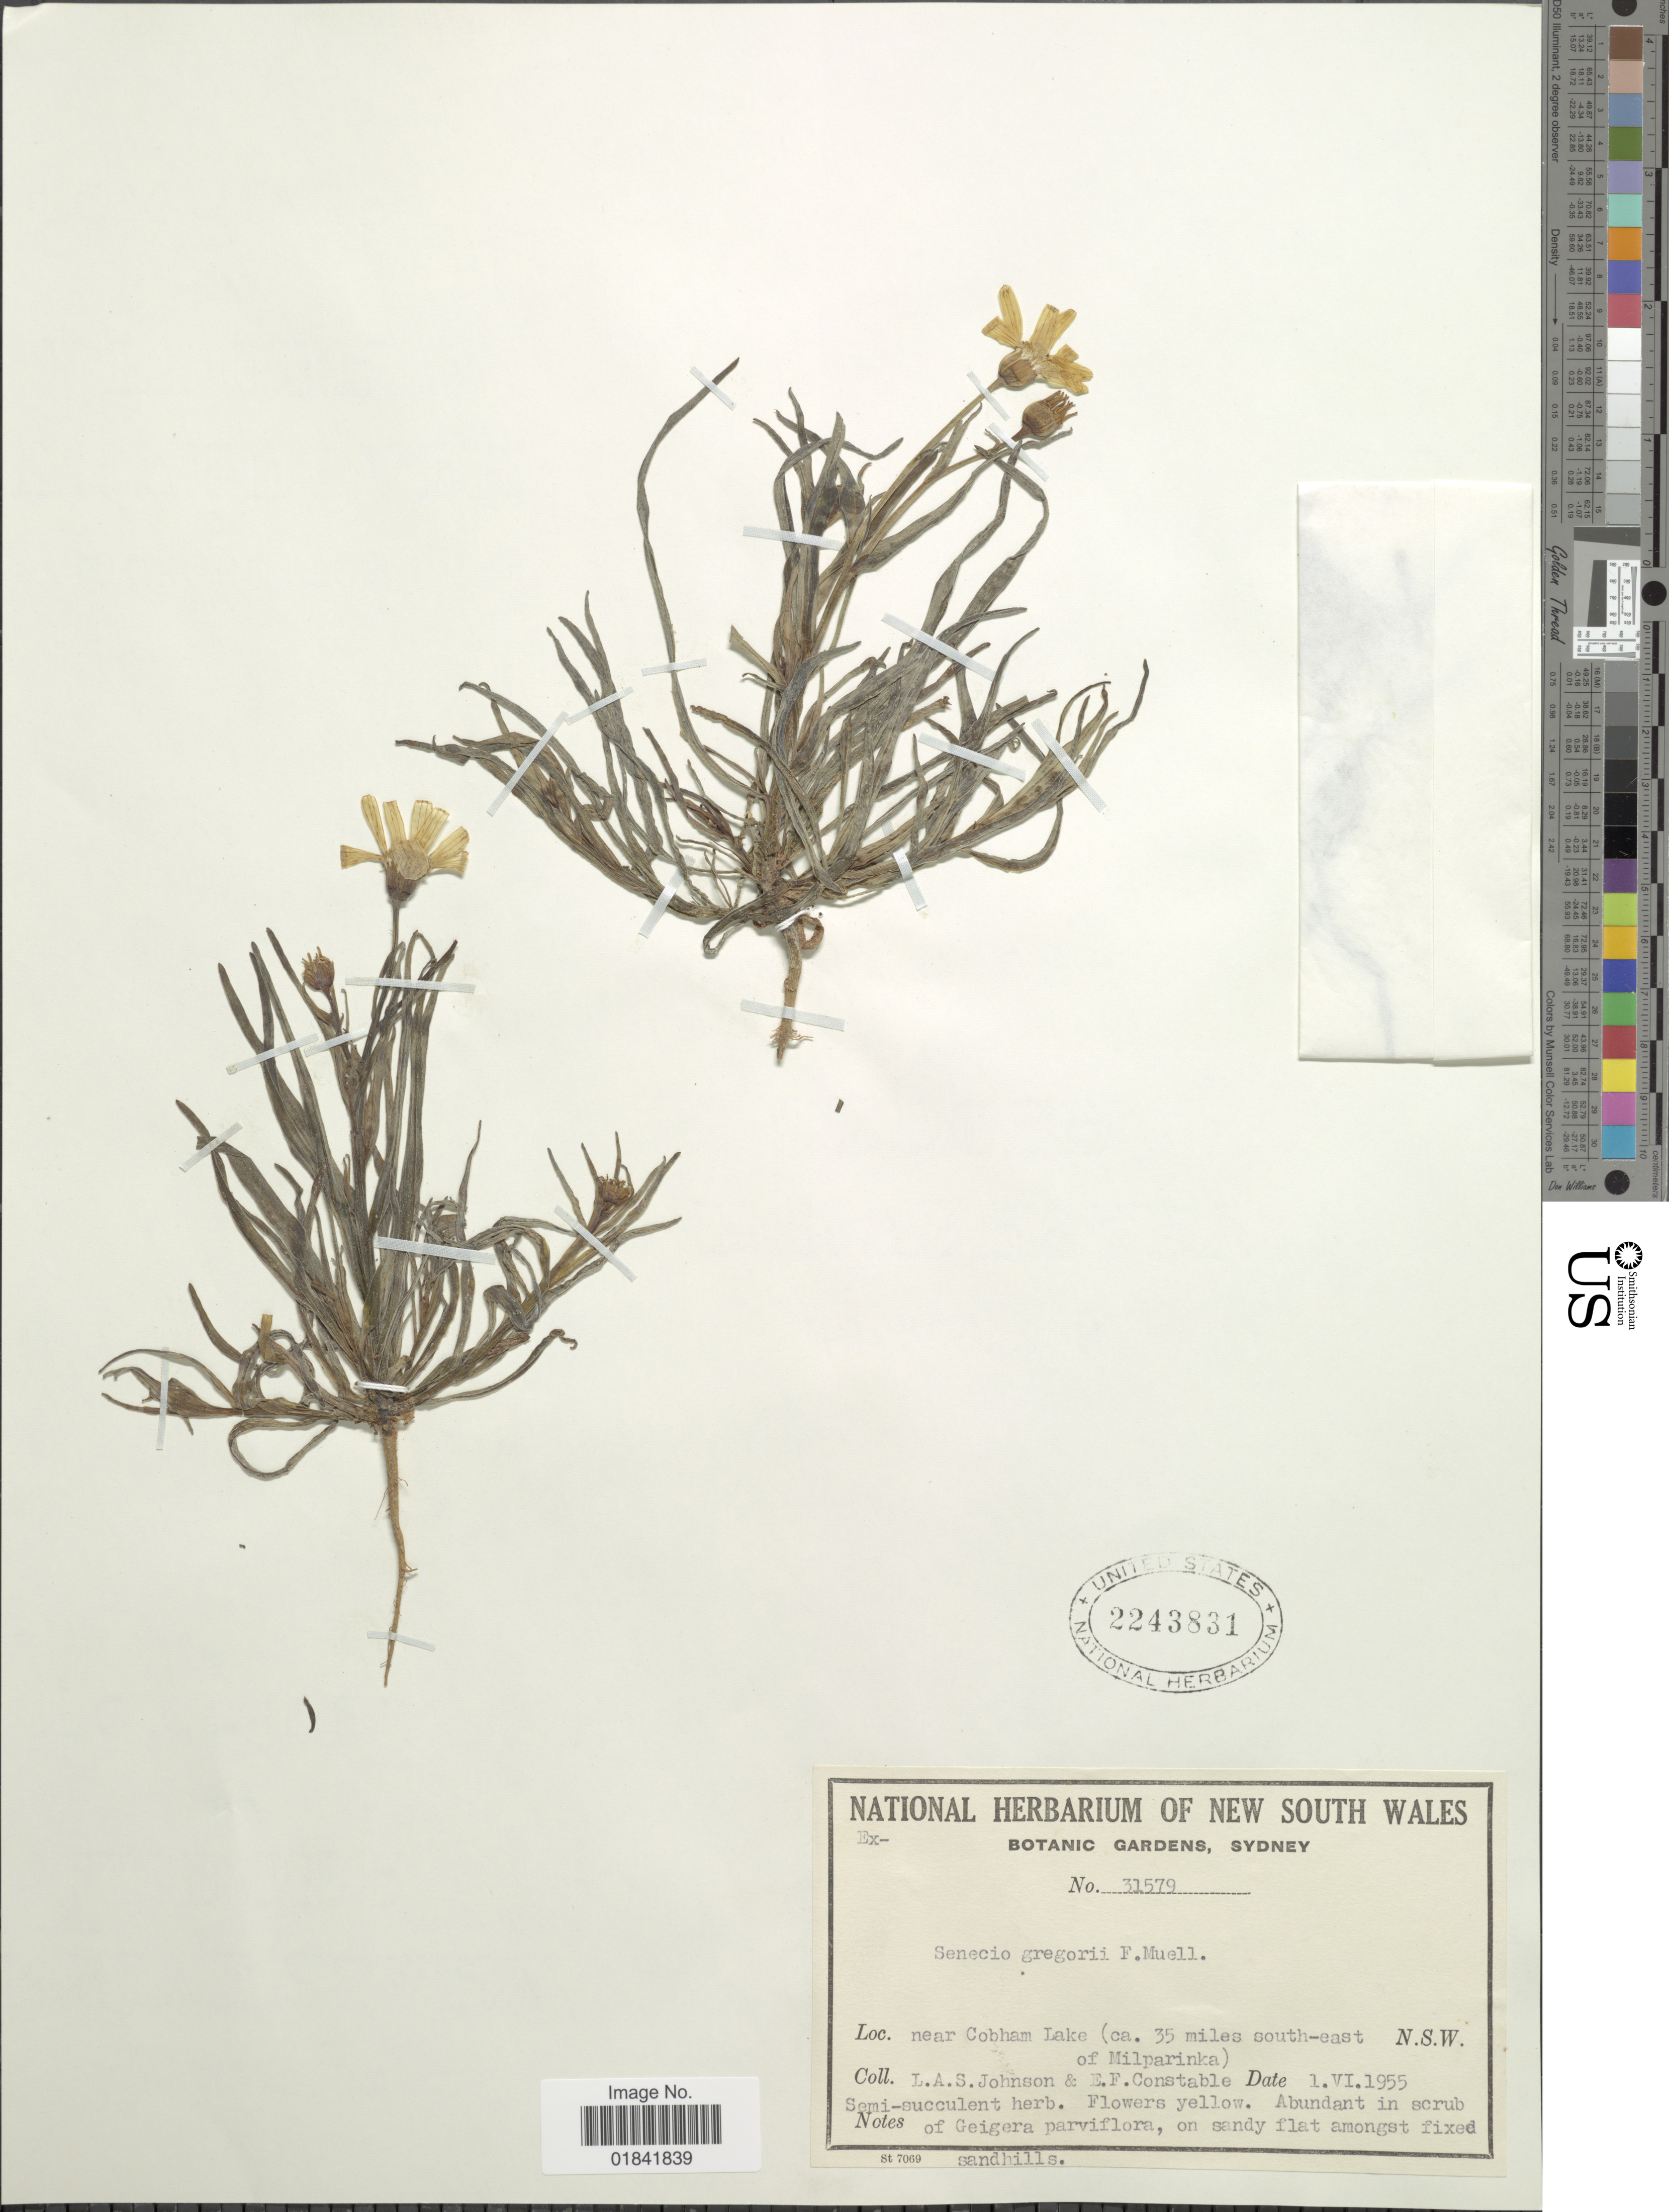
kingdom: Plantae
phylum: Tracheophyta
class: Magnoliopsida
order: Asterales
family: Asteraceae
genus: Senecio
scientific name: Senecio gregorii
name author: F. Muell.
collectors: L. Johnson & E. F. Constable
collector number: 31579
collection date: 1955-06-01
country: Australia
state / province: New South Wales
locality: Near Cobham Lake (ca. 35 miles south-east of Milparinka)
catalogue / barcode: US 2243831